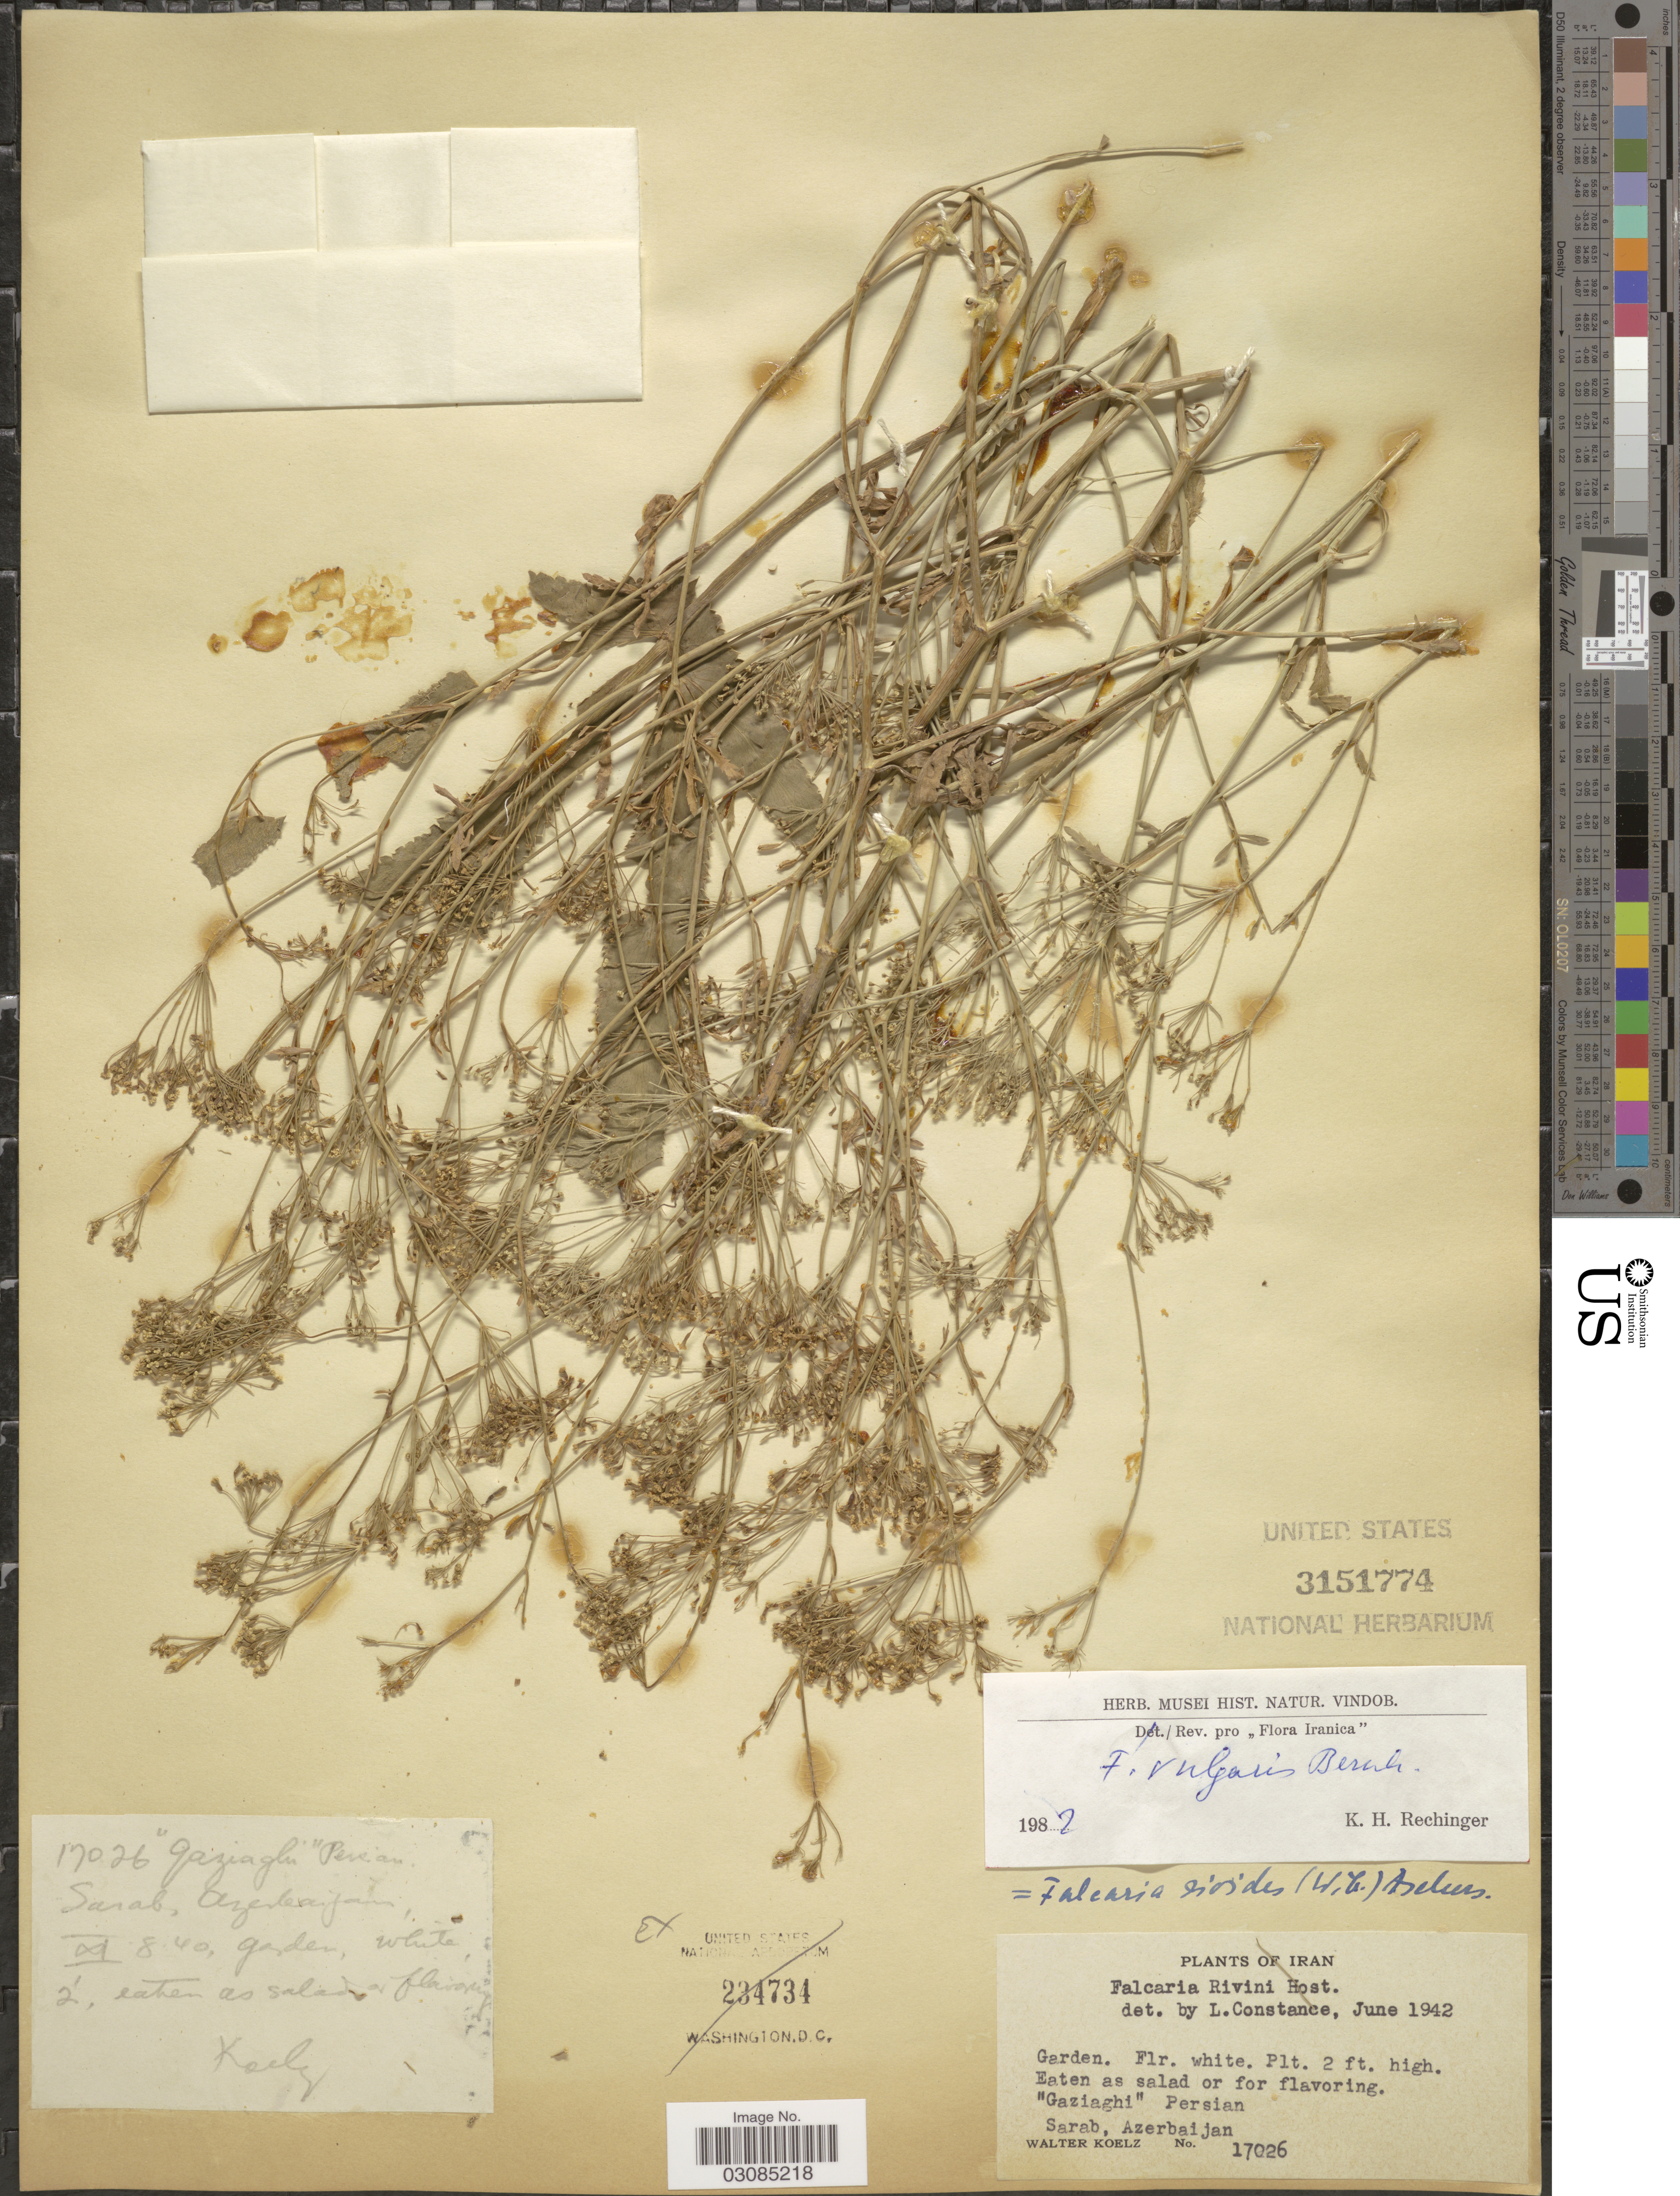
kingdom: Plantae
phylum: Tracheophyta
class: Magnoliopsida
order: Apiales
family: Apiaceae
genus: Falcaria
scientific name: Falcaria vulgaris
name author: Bernh.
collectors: W. N. Koelz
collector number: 17026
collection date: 1942-06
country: Iran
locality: Gaziaghi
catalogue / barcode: US 3151774